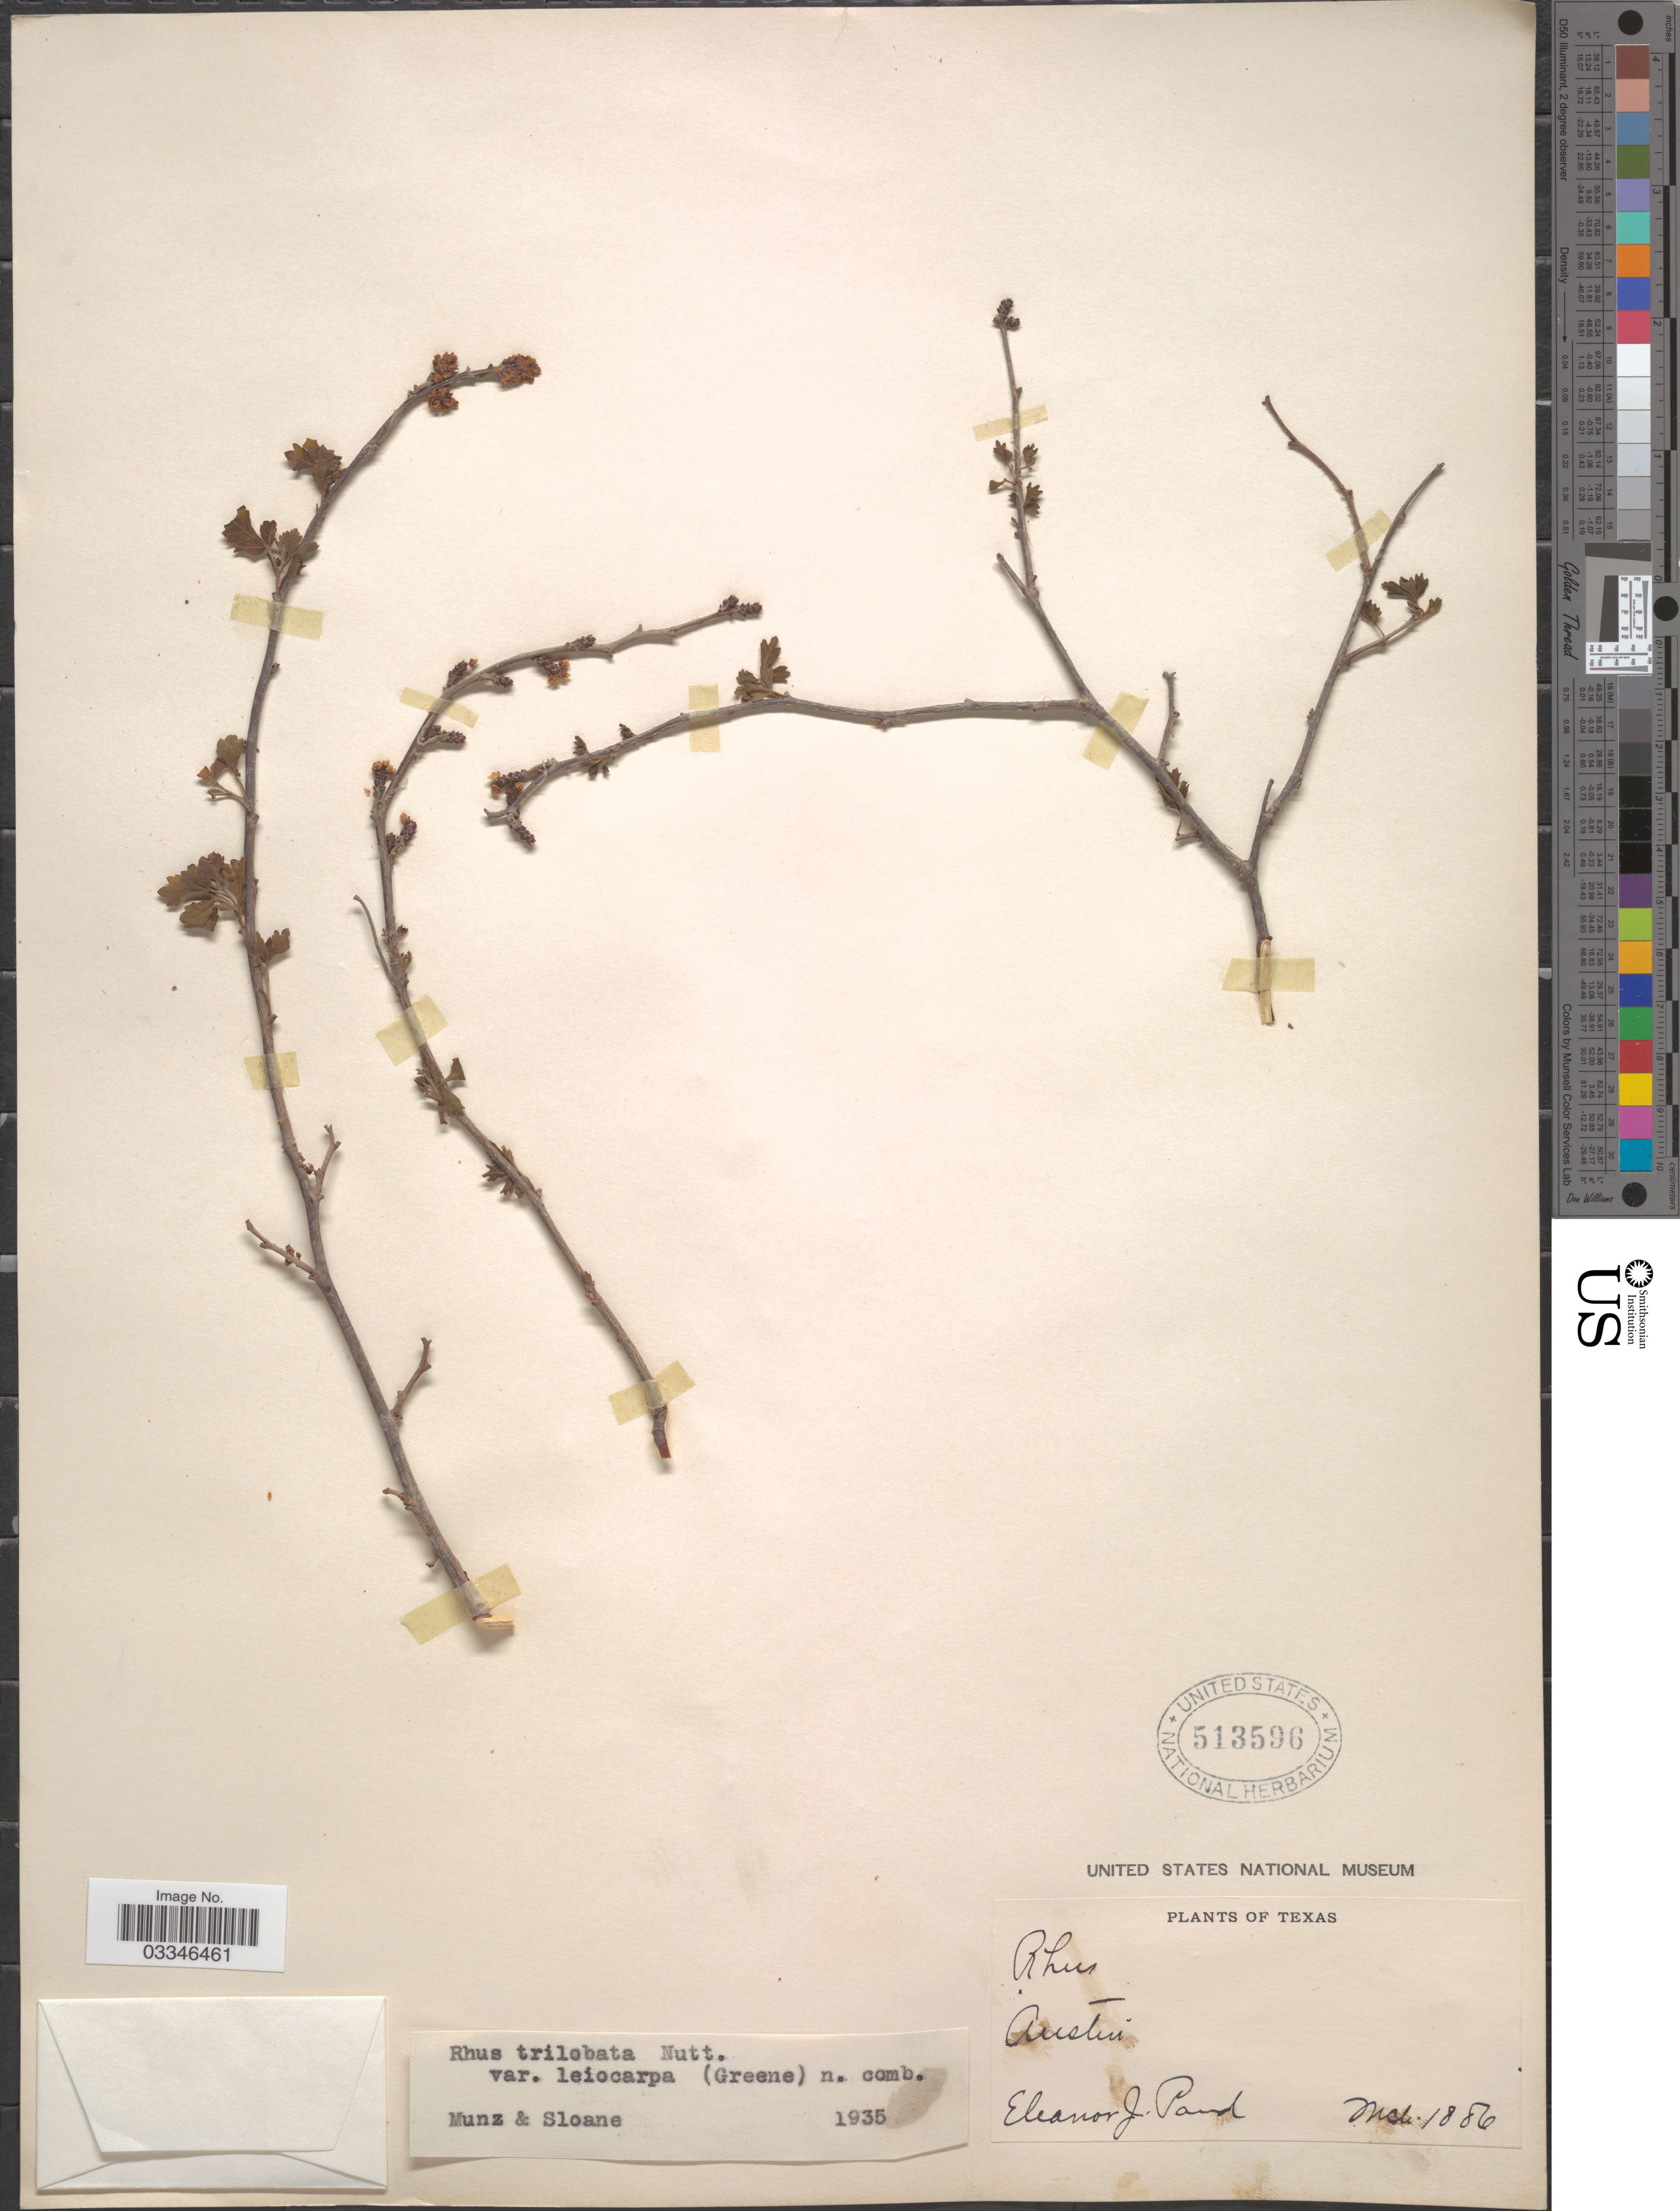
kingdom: Plantae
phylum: Tracheophyta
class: Magnoliopsida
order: Sapindales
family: Anacardiaceae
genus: Rhus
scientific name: Rhus trilobata var. leiocarpa (Greene) Munz & Sloane ined.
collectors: E. Pond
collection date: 1886-03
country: United States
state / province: Texas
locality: Austin.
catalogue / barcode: US 513596